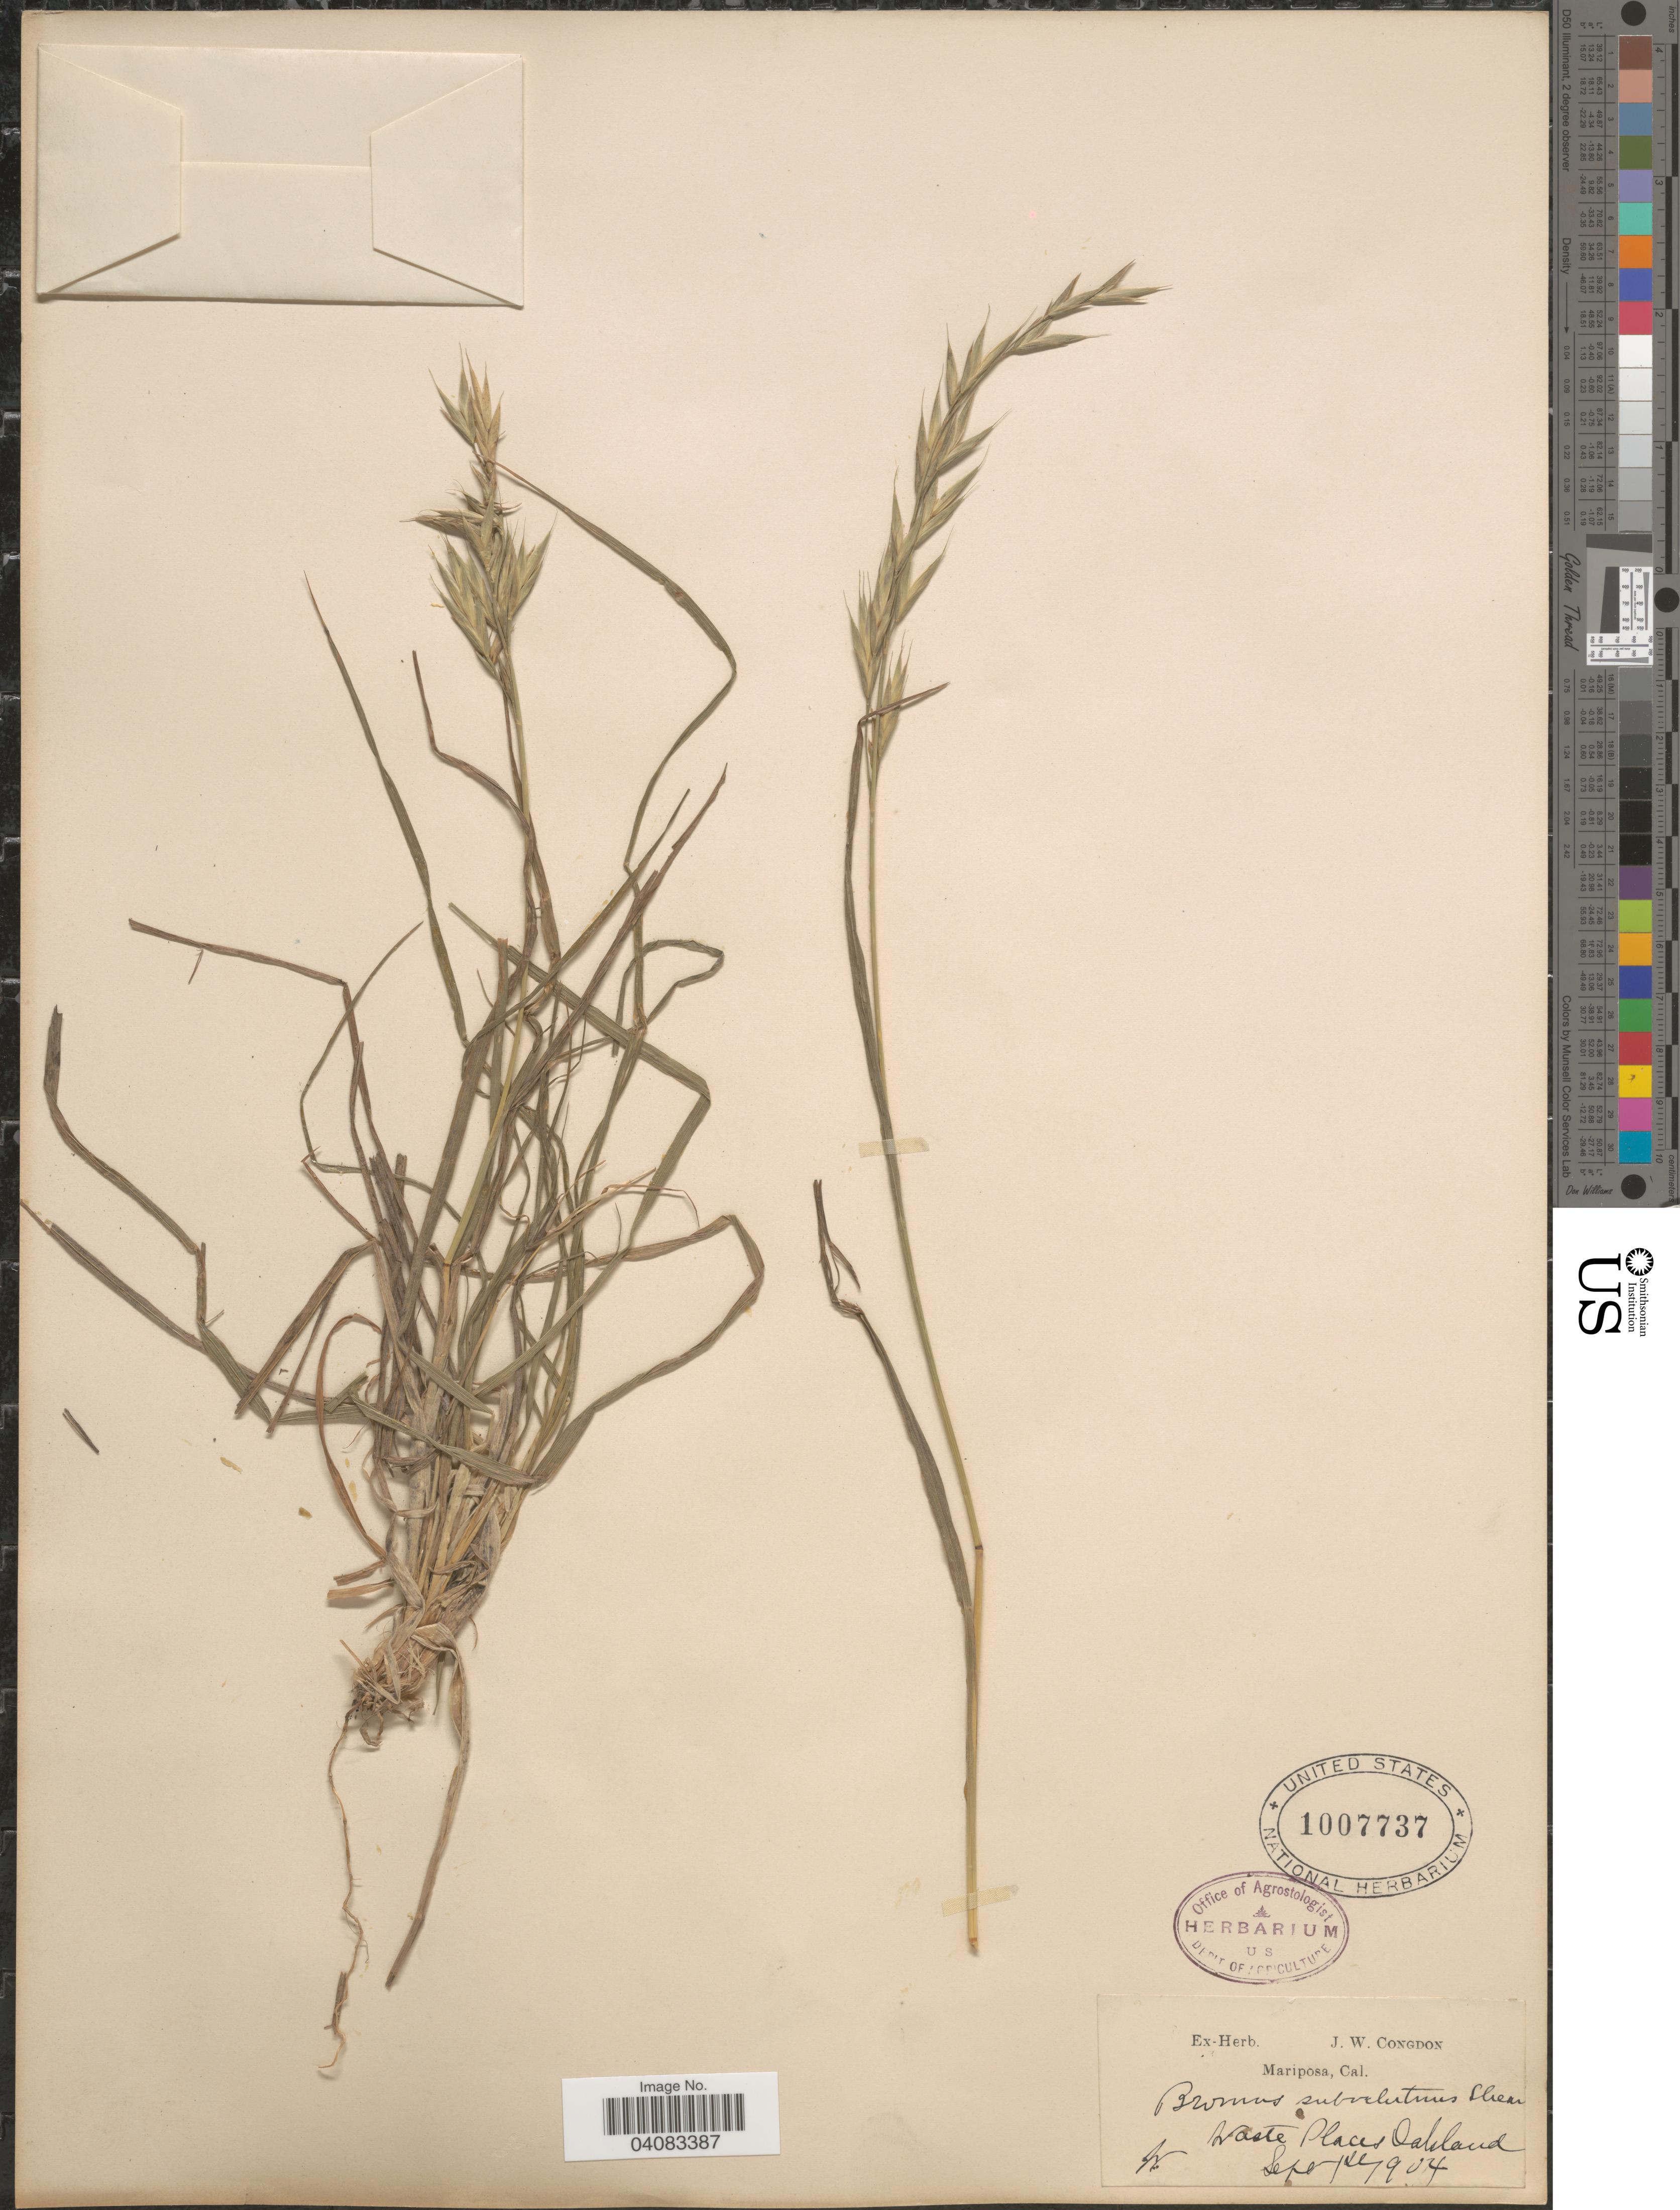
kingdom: Plantae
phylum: Tracheophyta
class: Liliopsida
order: Poales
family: Poaceae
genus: Bromus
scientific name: Bromus marginatus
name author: Nees ex Steud.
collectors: J. W. Congdon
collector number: W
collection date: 1904-09-01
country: United States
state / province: California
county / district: Alameda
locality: Waste Places Oakland.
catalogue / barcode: US 1007737